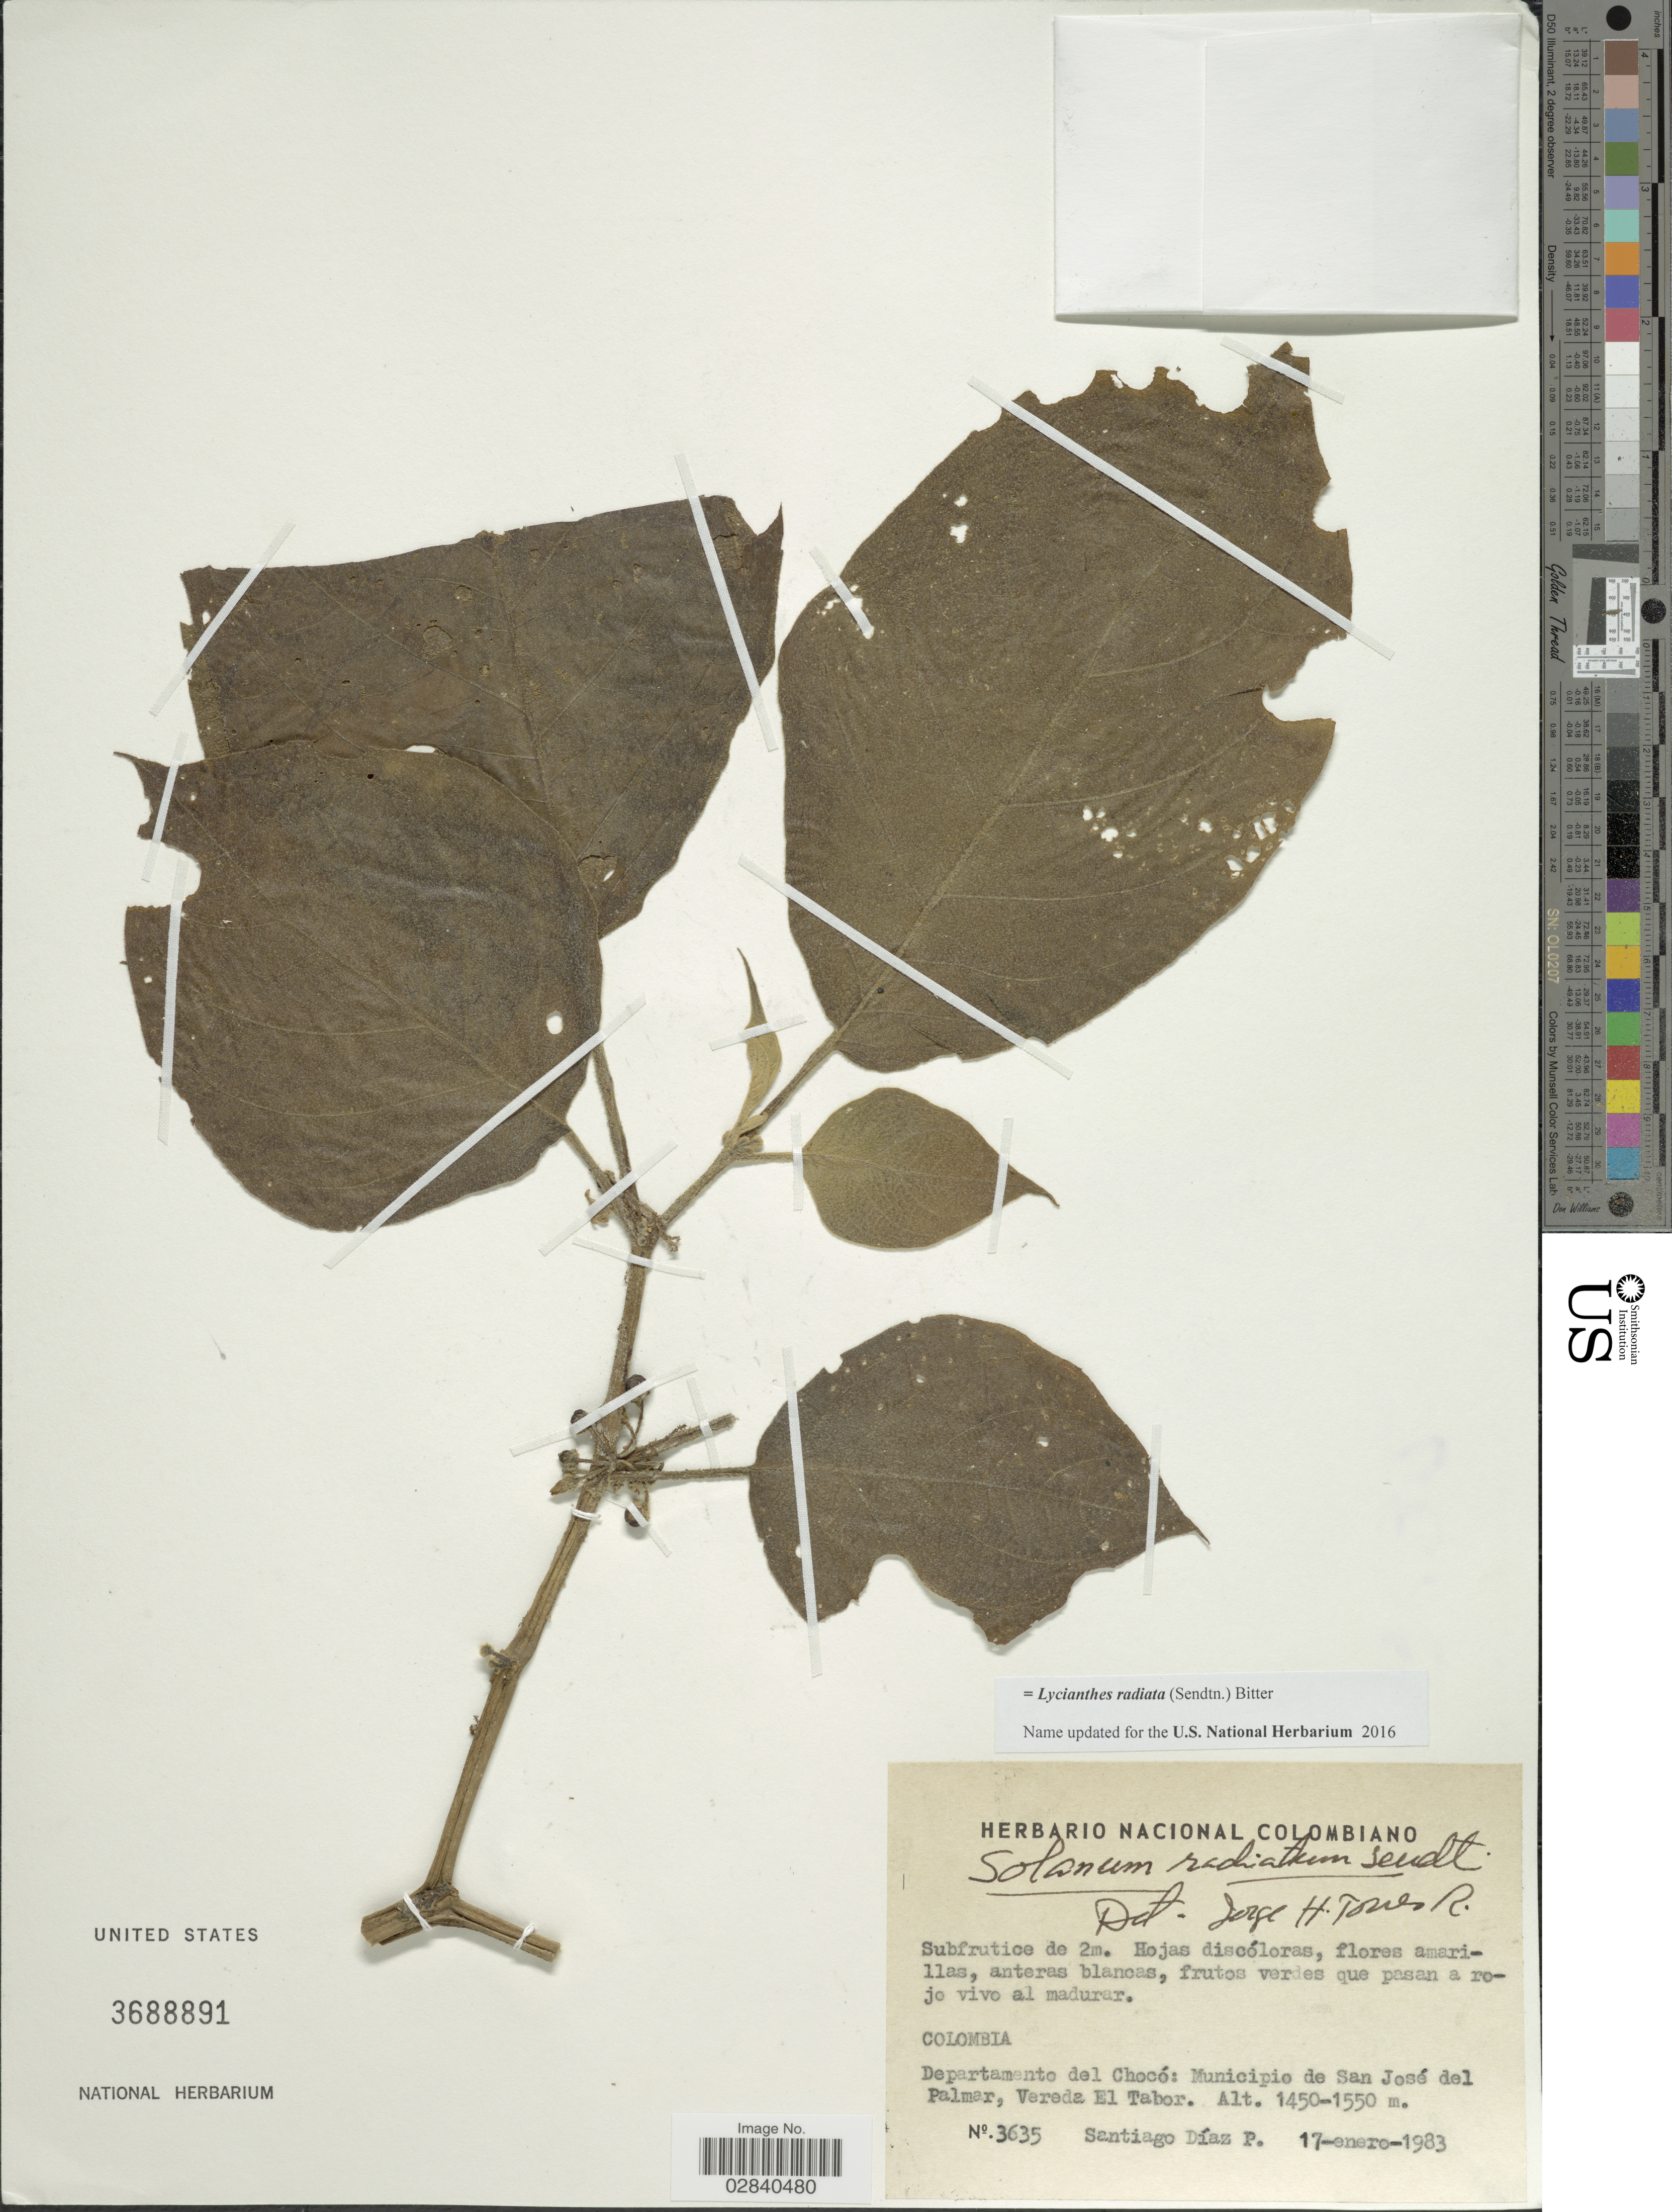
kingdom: Plantae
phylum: Tracheophyta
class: Magnoliopsida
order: Solanales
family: Solanaceae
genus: Lycianthes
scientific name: Lycianthes radiata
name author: (Sendtn.) Bitter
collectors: S. Diaz P.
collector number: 3635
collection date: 1983-01-17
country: Colombia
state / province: Chocó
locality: Departamento del Chocó: Municipio de San José del Palmar, Vereda El Tabor.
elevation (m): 1450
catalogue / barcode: US 3688891